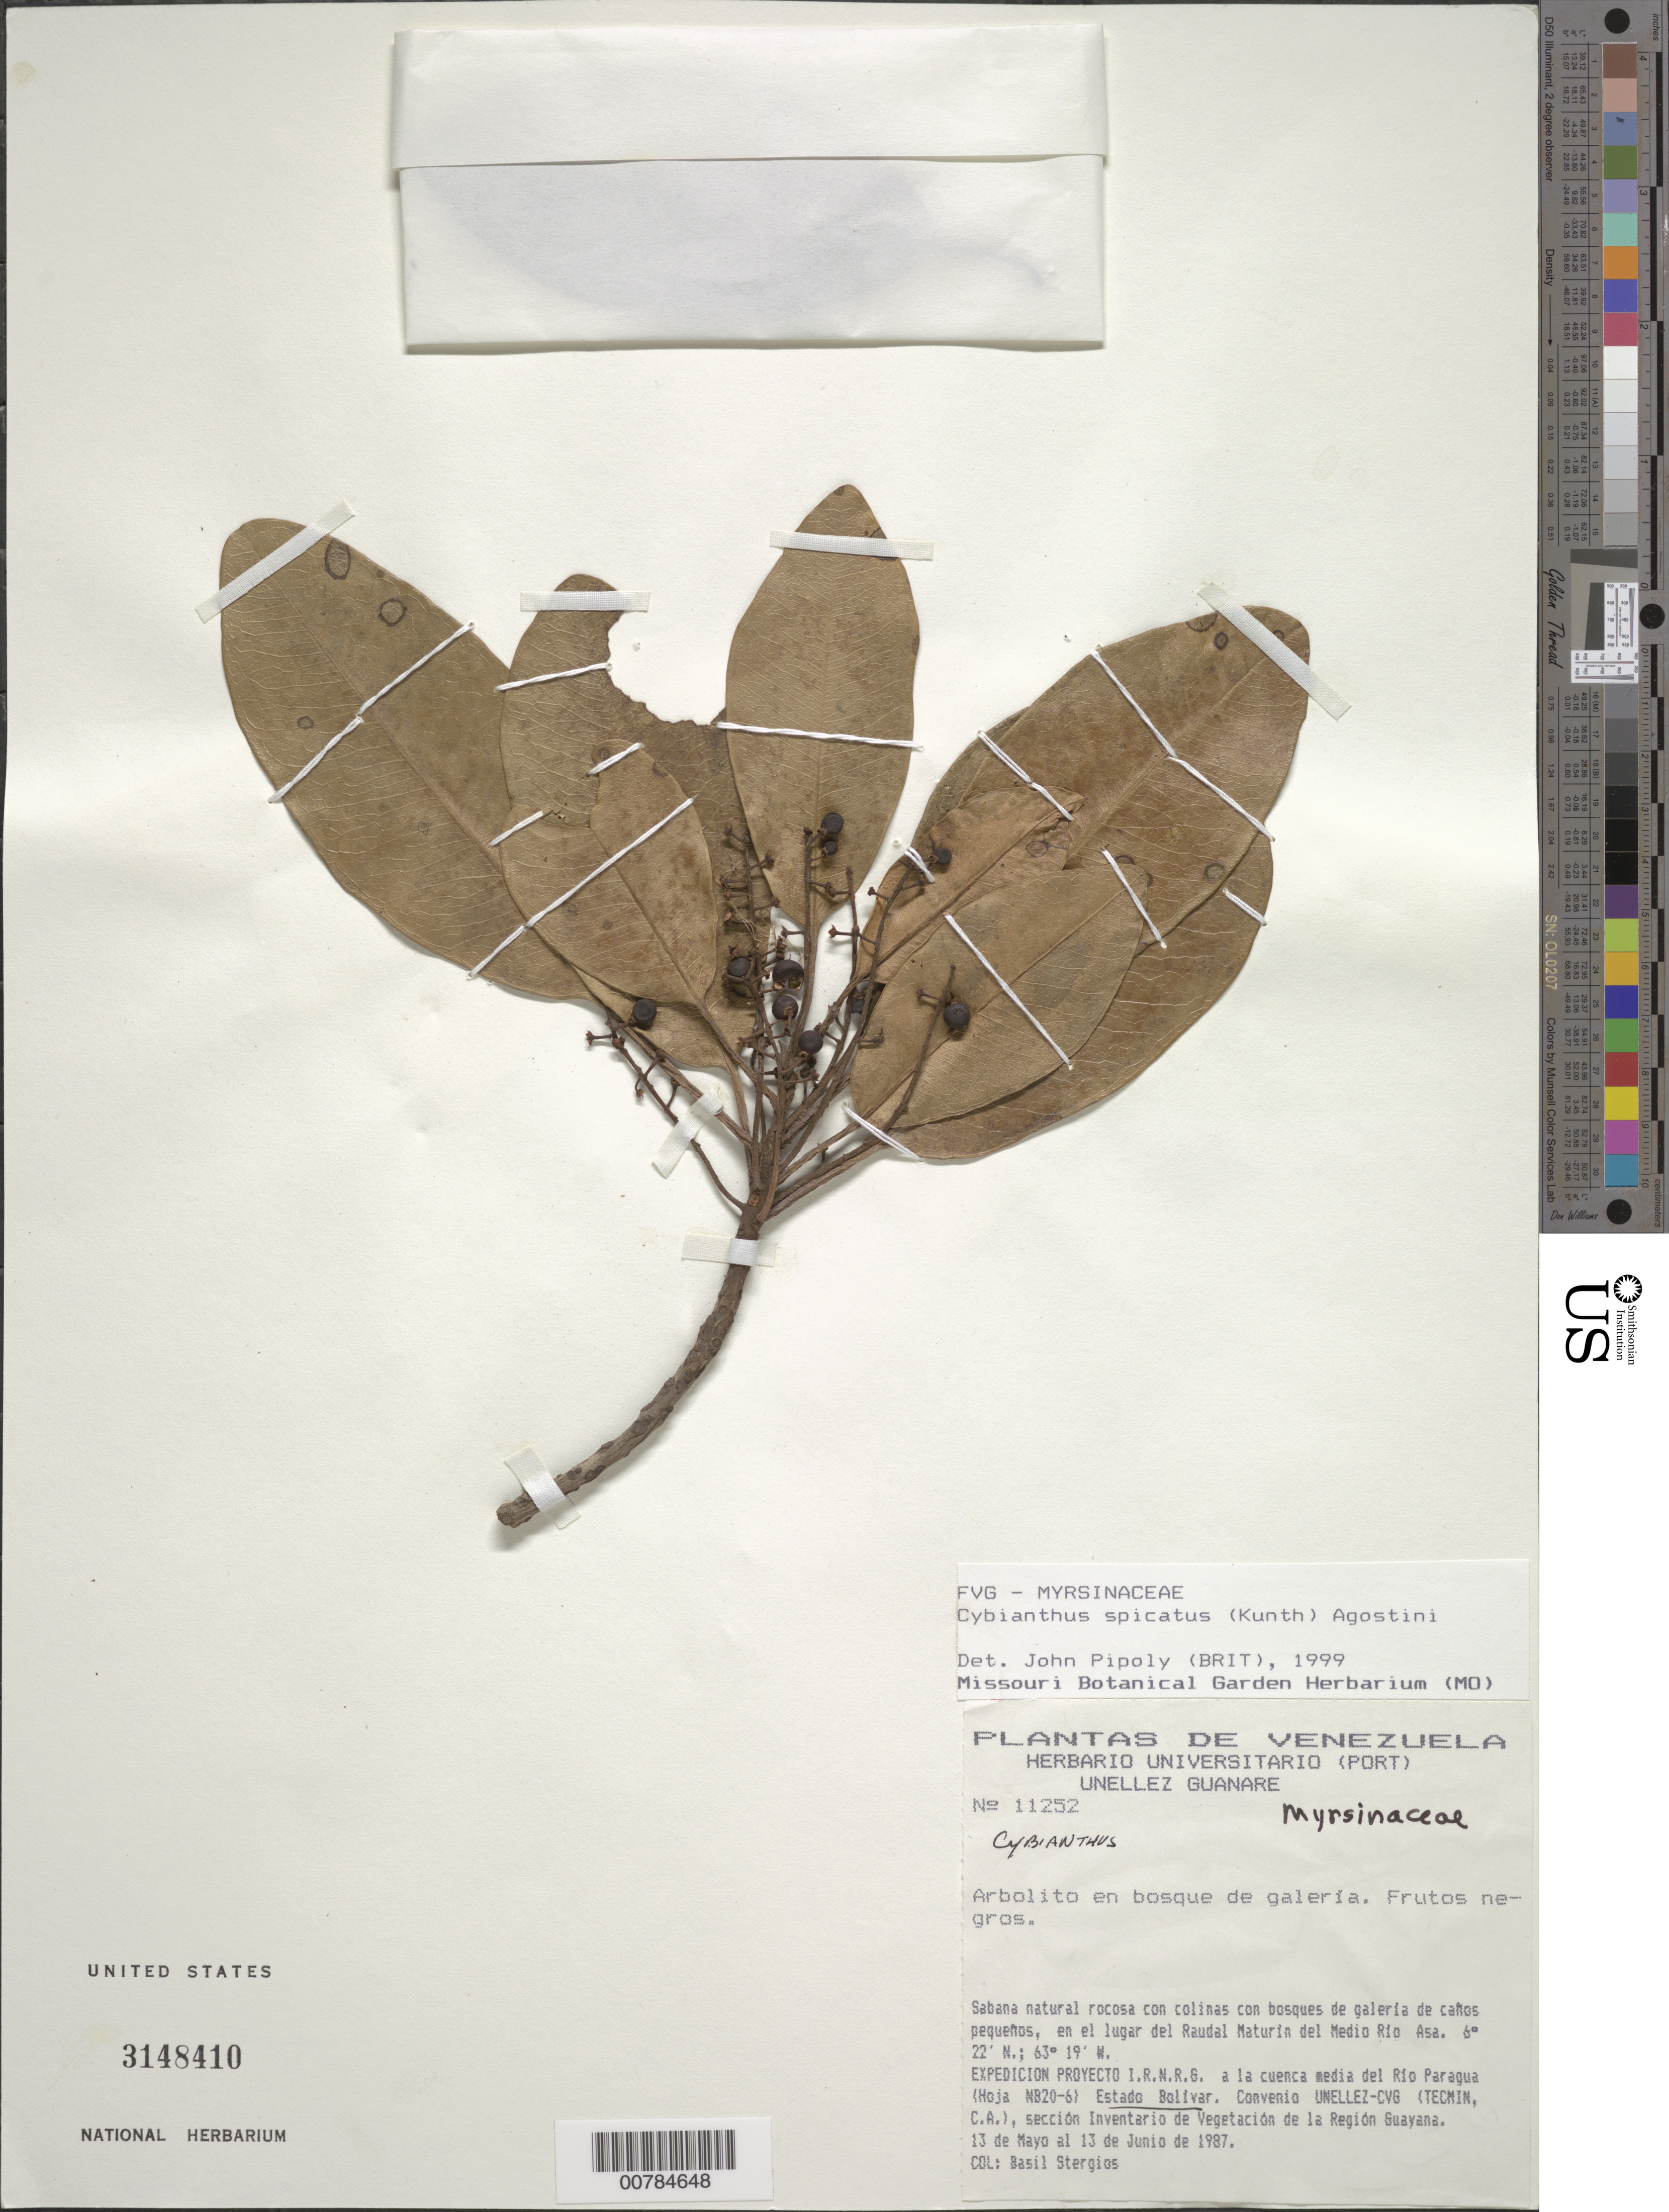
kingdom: Plantae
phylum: Tracheophyta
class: Magnoliopsida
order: Ericales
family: Primulaceae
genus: Cybianthus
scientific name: Cybianthus spicatus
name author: (Kunth) G. Agostini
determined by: Pipoly, J. J., III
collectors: B. G. Stergios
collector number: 11252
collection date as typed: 13-May-87 to 13-Jun-87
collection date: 1987-05-13/1987-06-13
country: Venezuela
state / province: Bolívar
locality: Raudal Maturin, Medio Río Asa; Río Paragua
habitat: Bosque de galeria; sabana natural rocosa con colinas con bosques de galeria de canos pequenos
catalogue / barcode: US 3148410